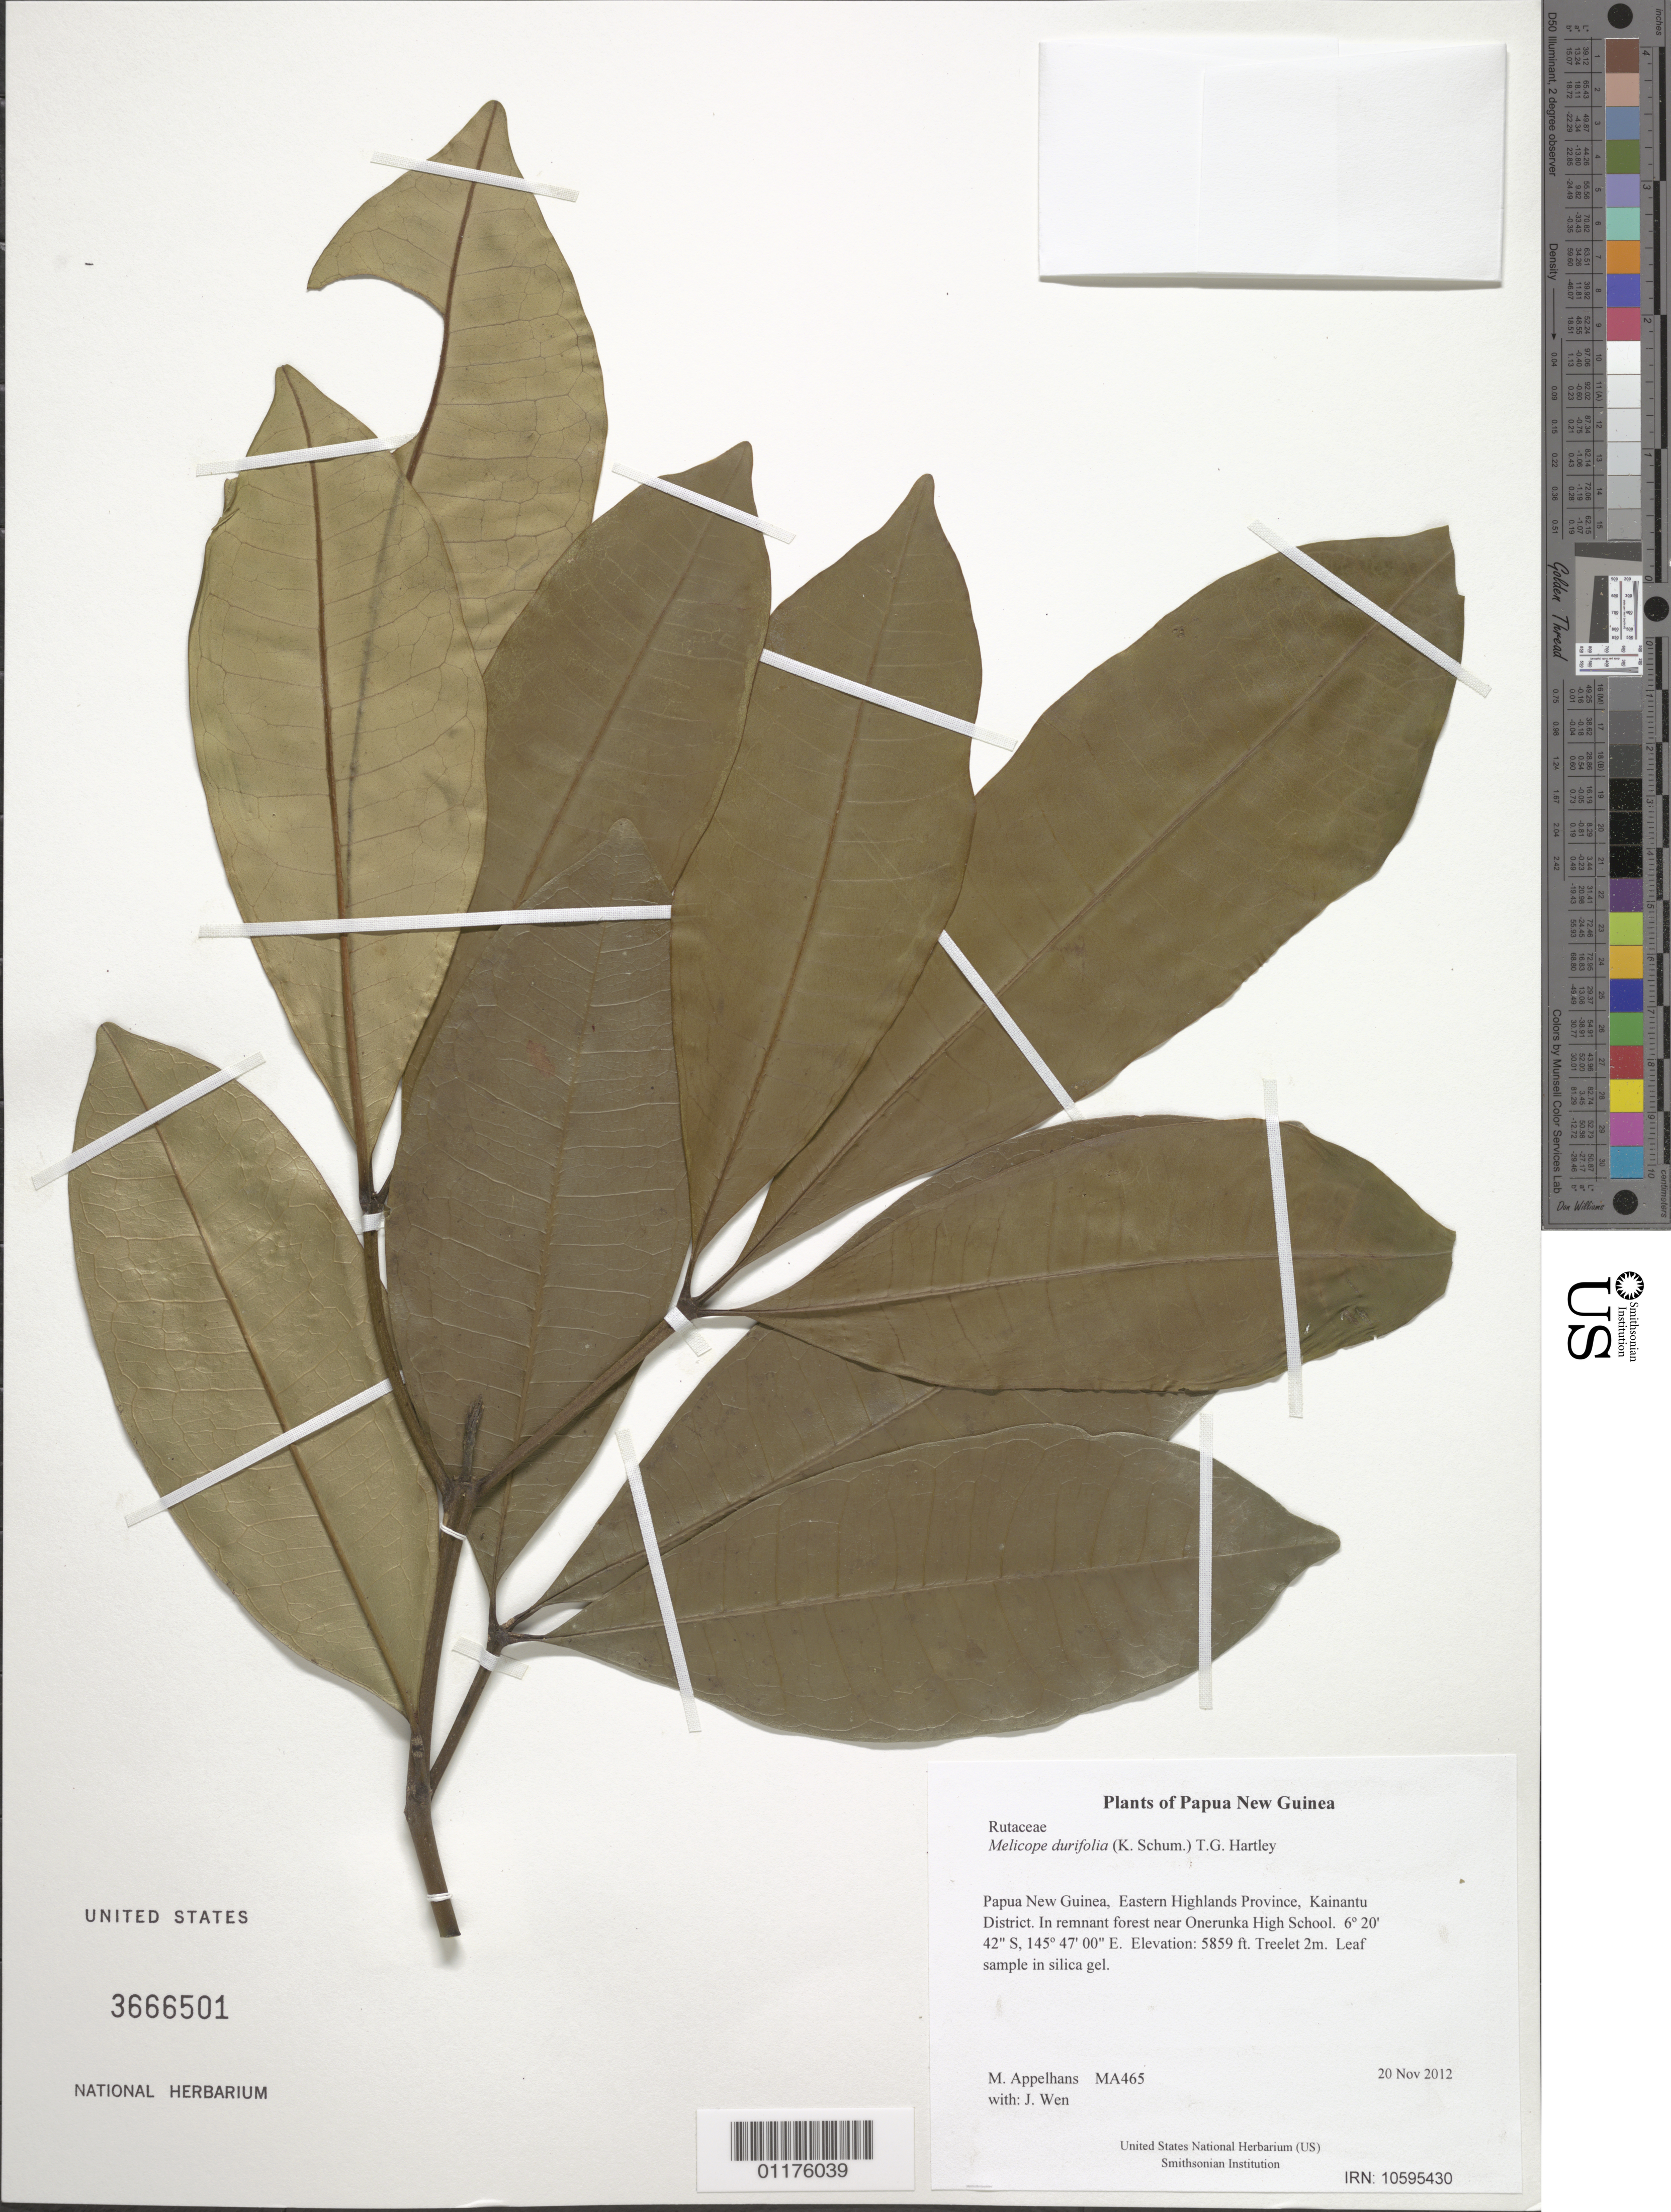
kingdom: Plantae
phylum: Tracheophyta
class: Magnoliopsida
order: Sapindales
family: Rutaceae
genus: Melicope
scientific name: Melicope durifolia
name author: (K. Schum.) T.G. Hartley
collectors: M. Appelhans & J. Wen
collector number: MA465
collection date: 2012-11-20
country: Papua New Guinea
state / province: Eastern Highlands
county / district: Kainantu District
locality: In remnant forest near Onerunka High School.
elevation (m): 1786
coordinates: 06 20.707 S, 145 47.004 E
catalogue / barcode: US 3666501